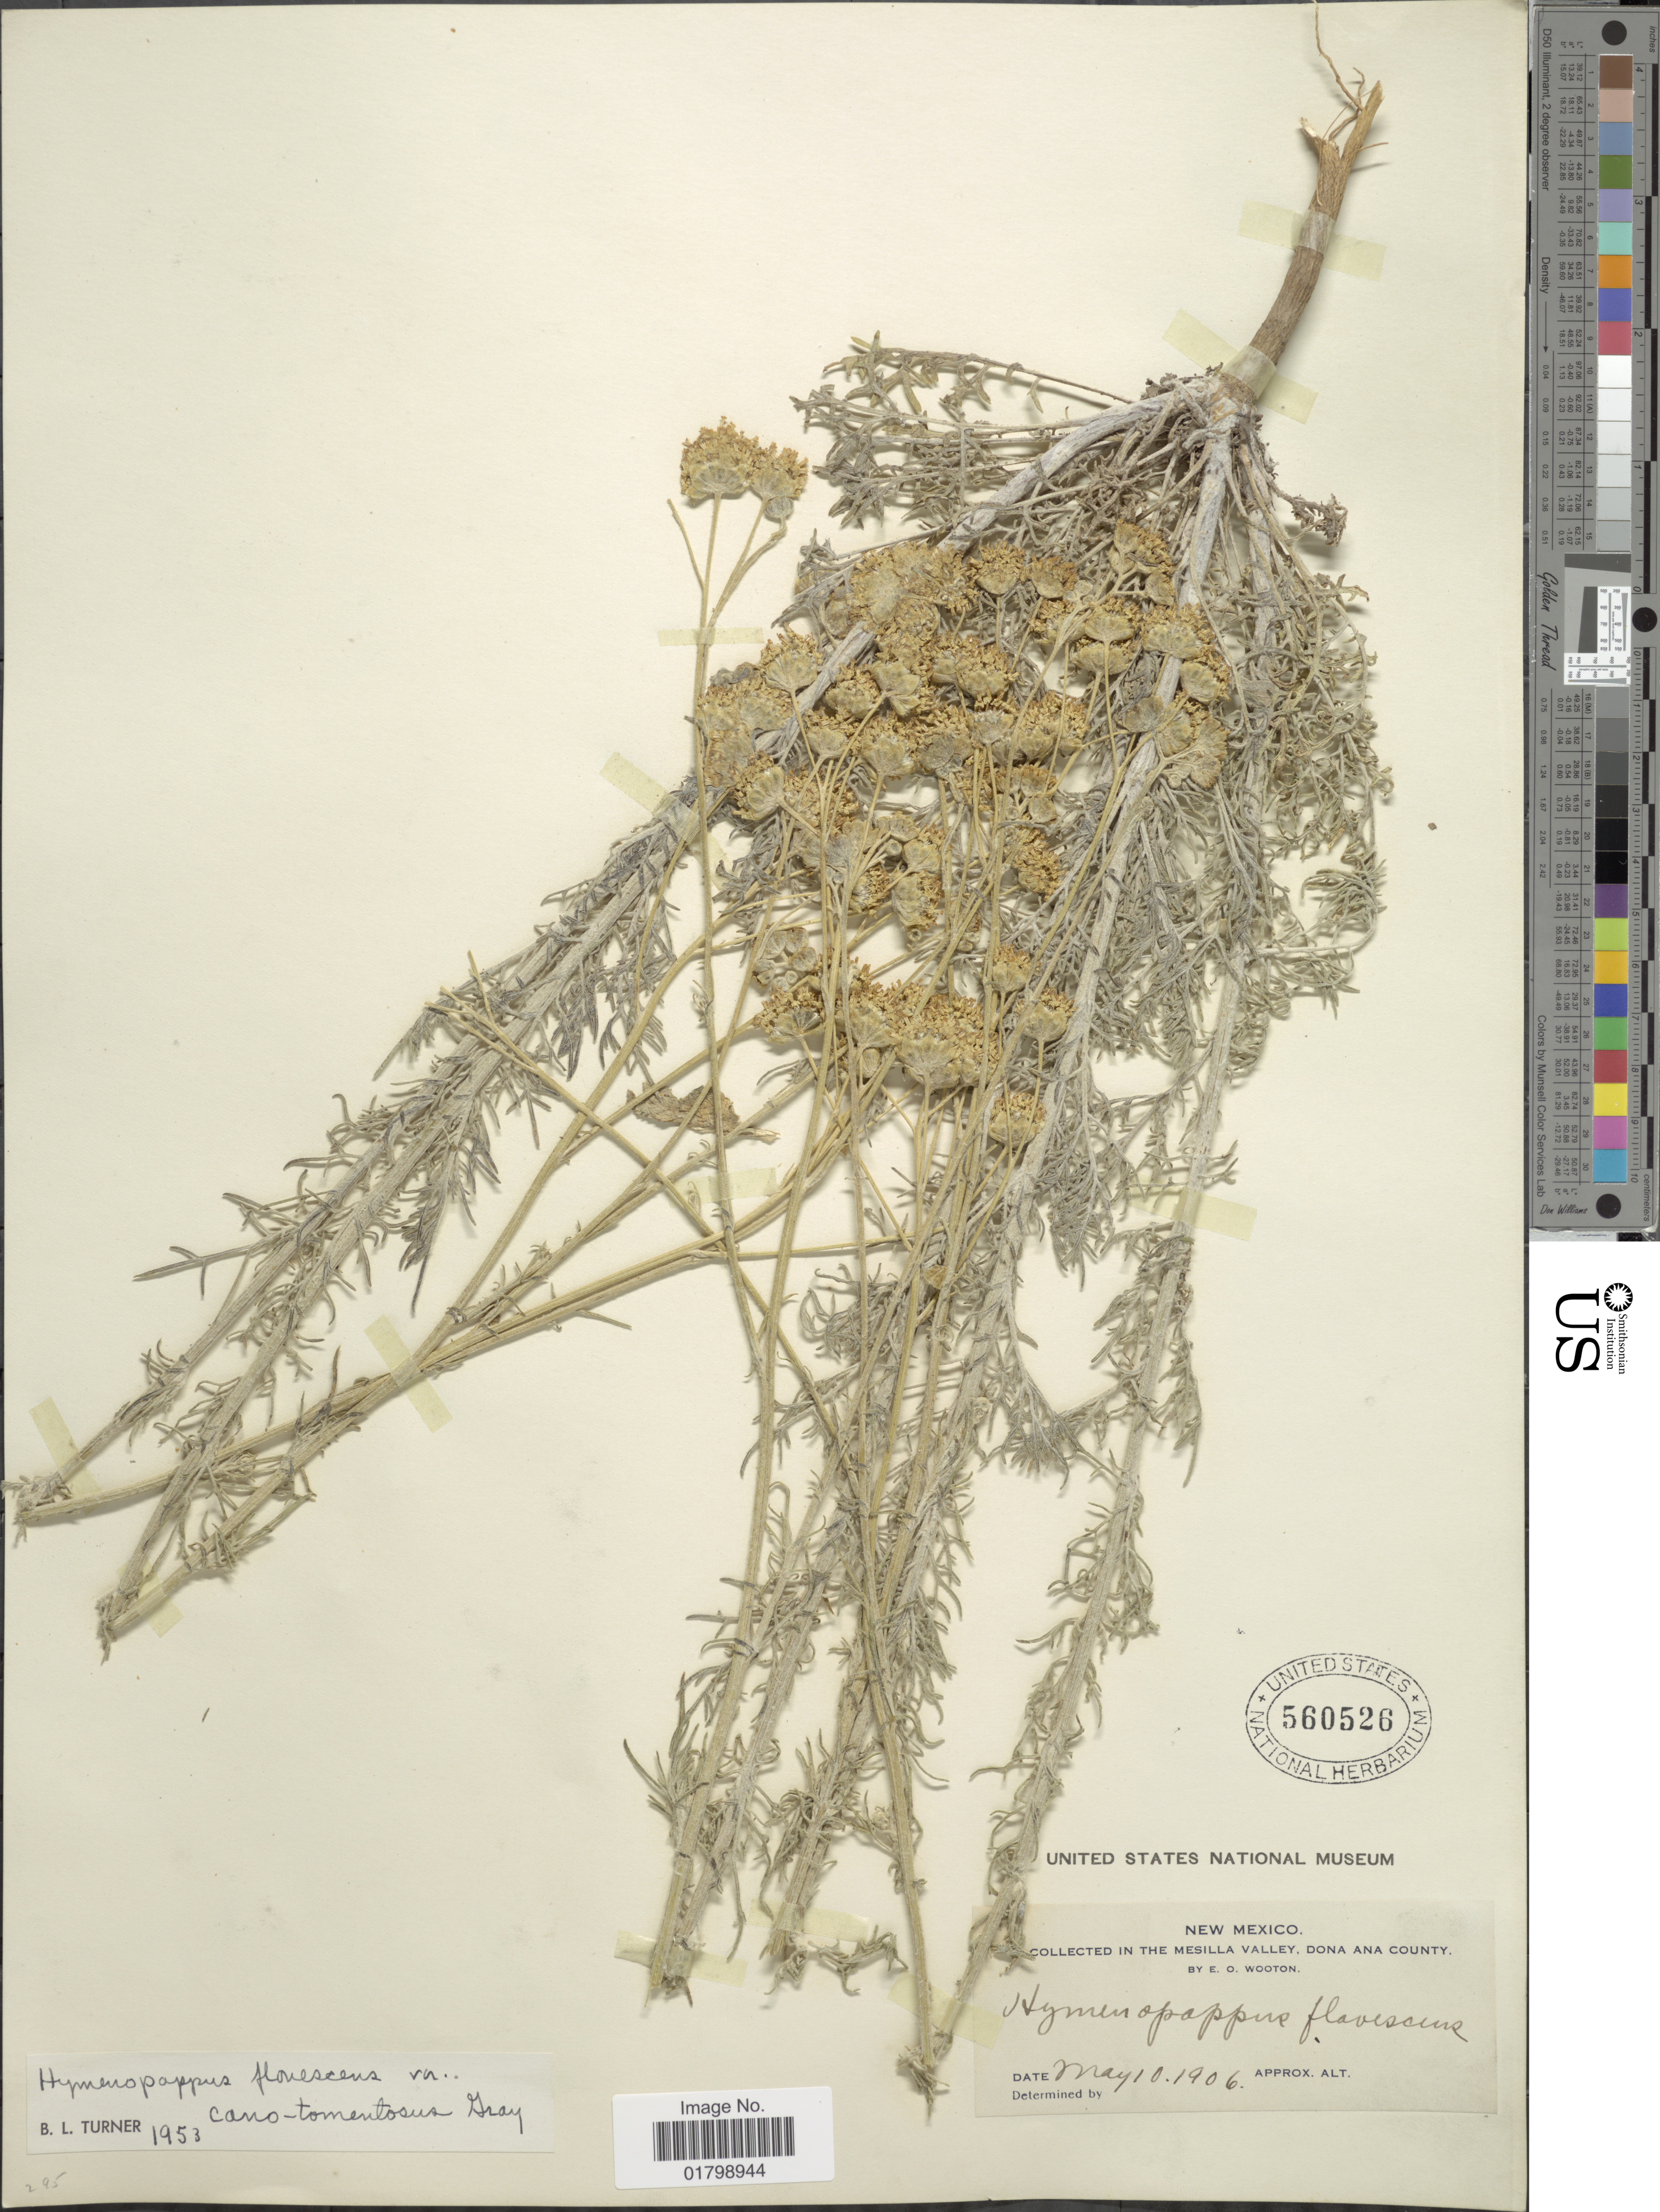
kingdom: Plantae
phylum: Tracheophyta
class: Magnoliopsida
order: Asterales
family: Asteraceae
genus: Hymenopappus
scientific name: Hymenopappus flavescens var. canotomentosus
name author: A. Gray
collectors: E. O. Wooton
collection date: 1906-05-10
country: United States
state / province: New Mexico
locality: Mesilla Valley, Dona Ana County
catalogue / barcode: US 560526